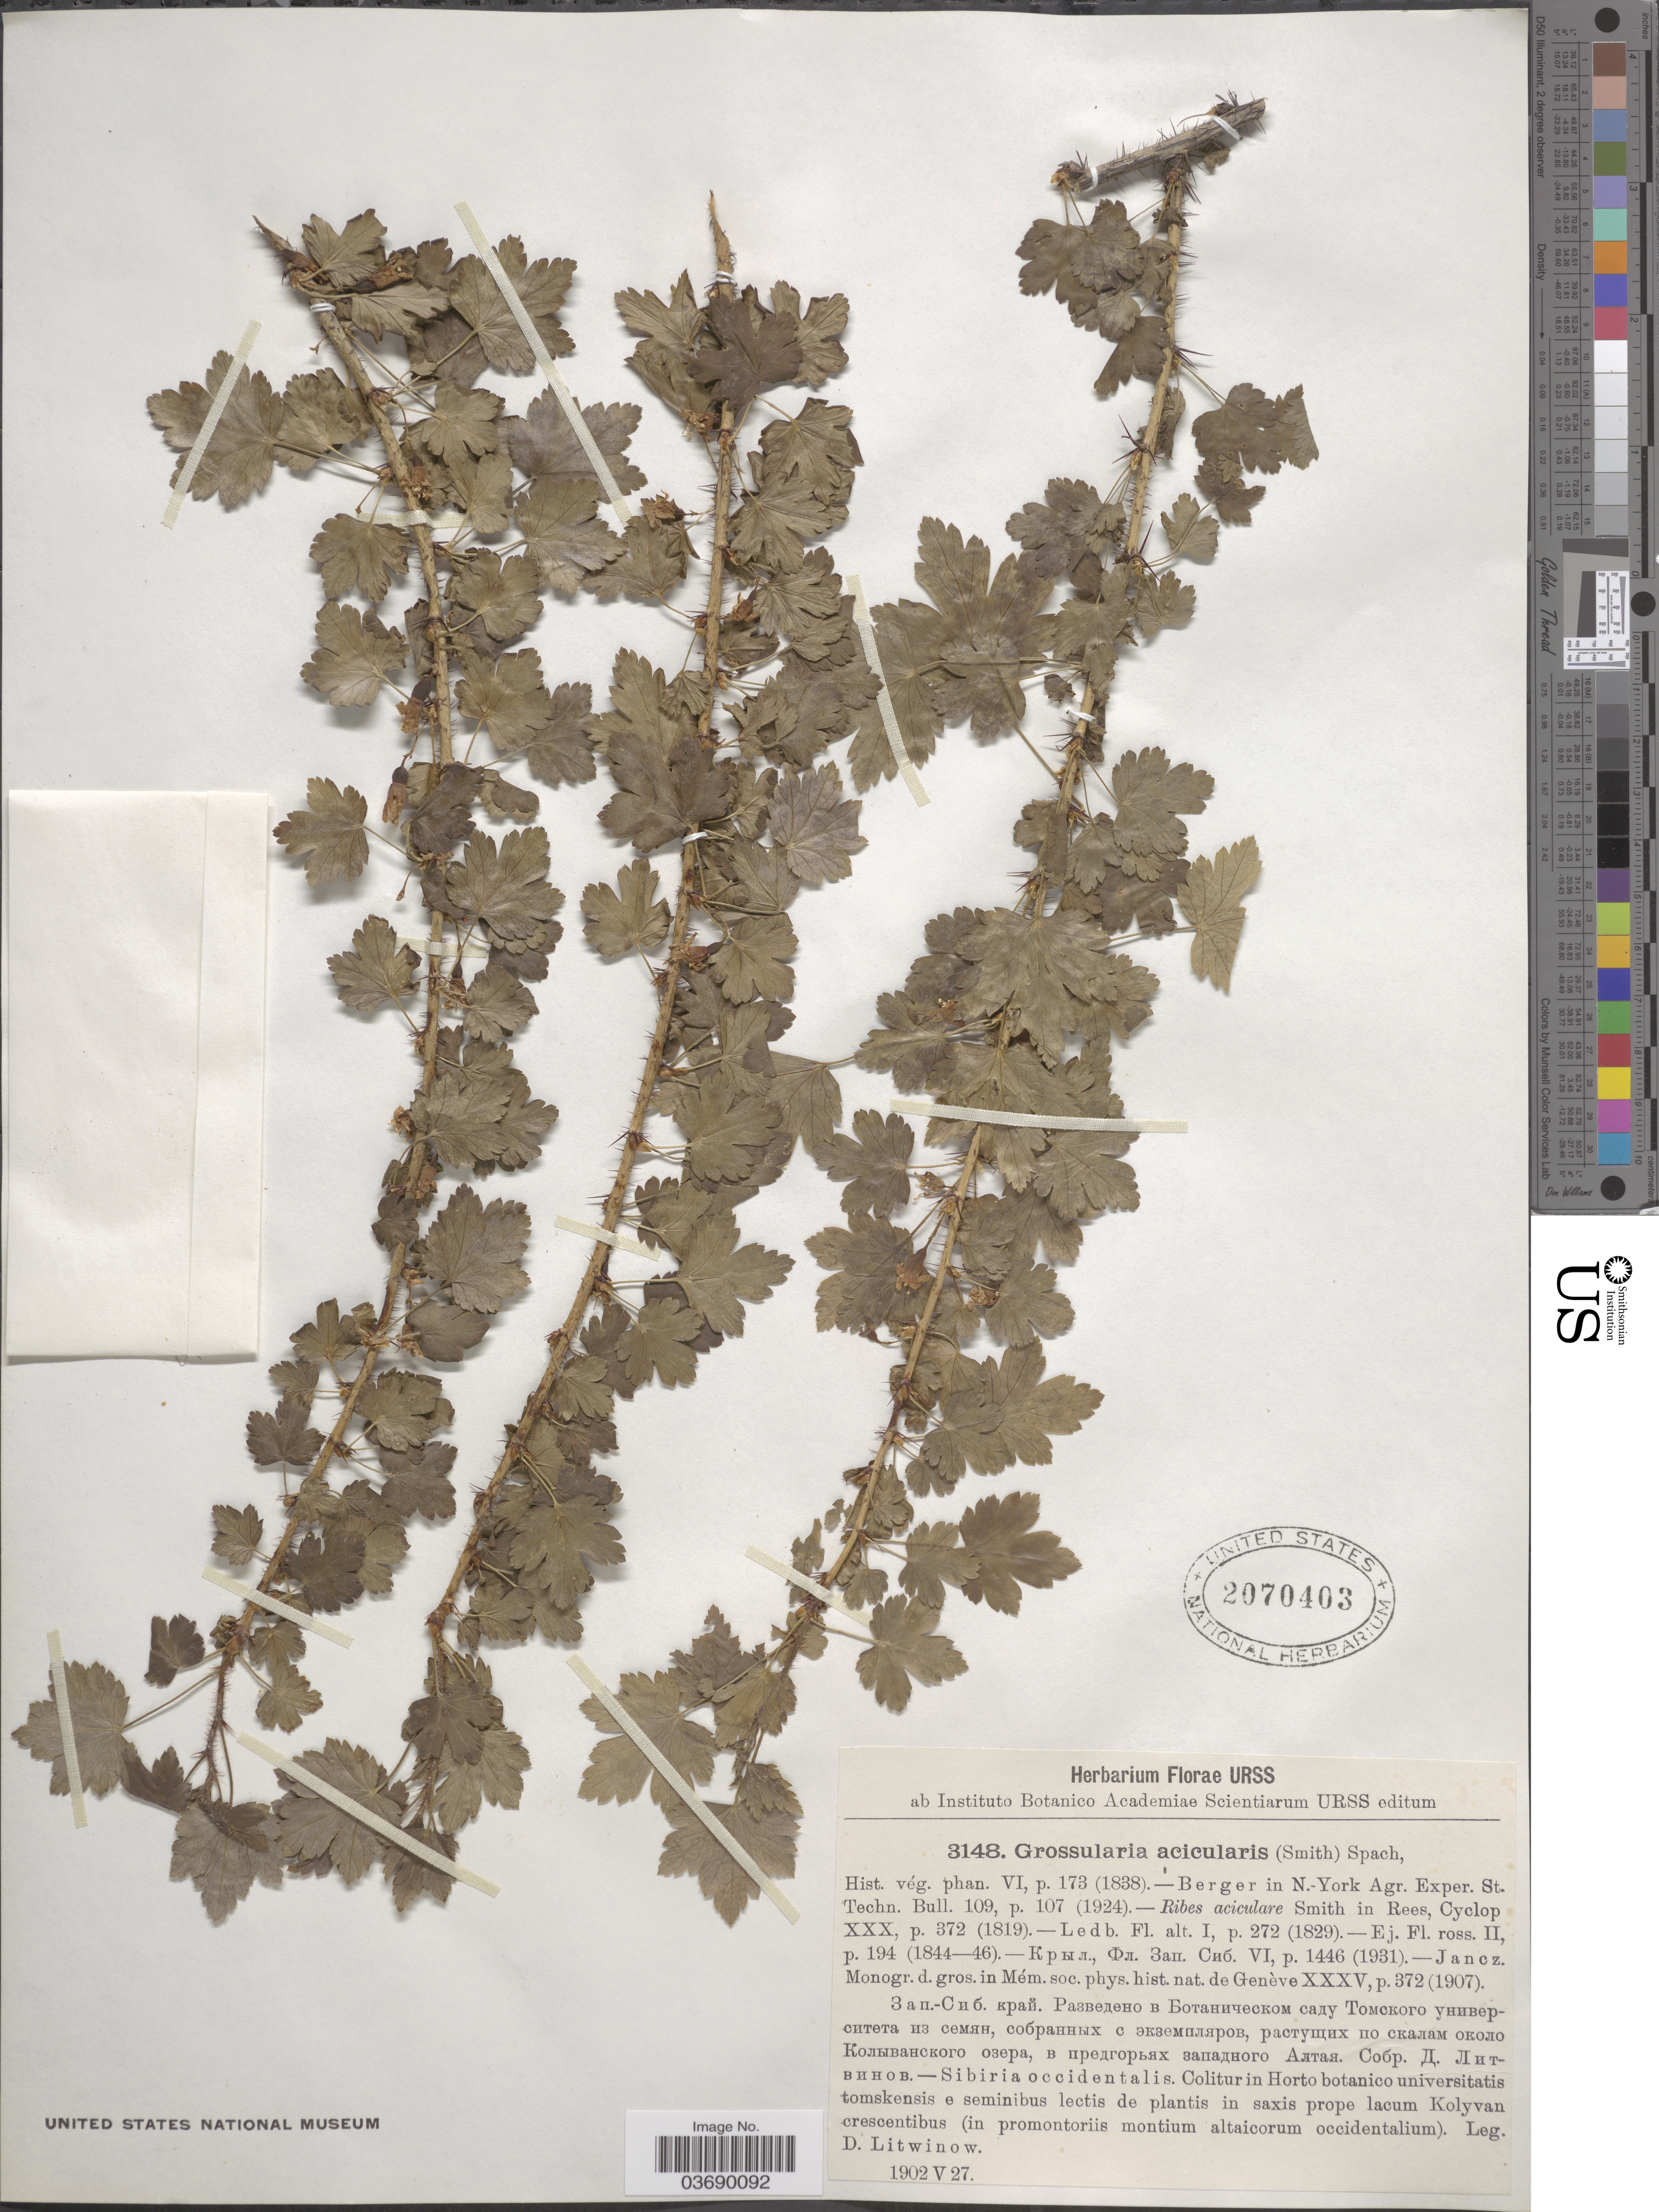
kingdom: Plantae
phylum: Tracheophyta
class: Magnoliopsida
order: Saxifragales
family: Grossulariaceae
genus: Ribes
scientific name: Ribes aciculare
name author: Sm.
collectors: D. Litwinow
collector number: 3148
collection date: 1902-05-27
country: Russian Federation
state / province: Altai Republic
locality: Sibiria occidentalis. Colitur in Horto botanico universitatis tomskensis e seminibus lectis de plantis saxis prope lacum Kolyvan crescentibus.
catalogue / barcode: US 2070403